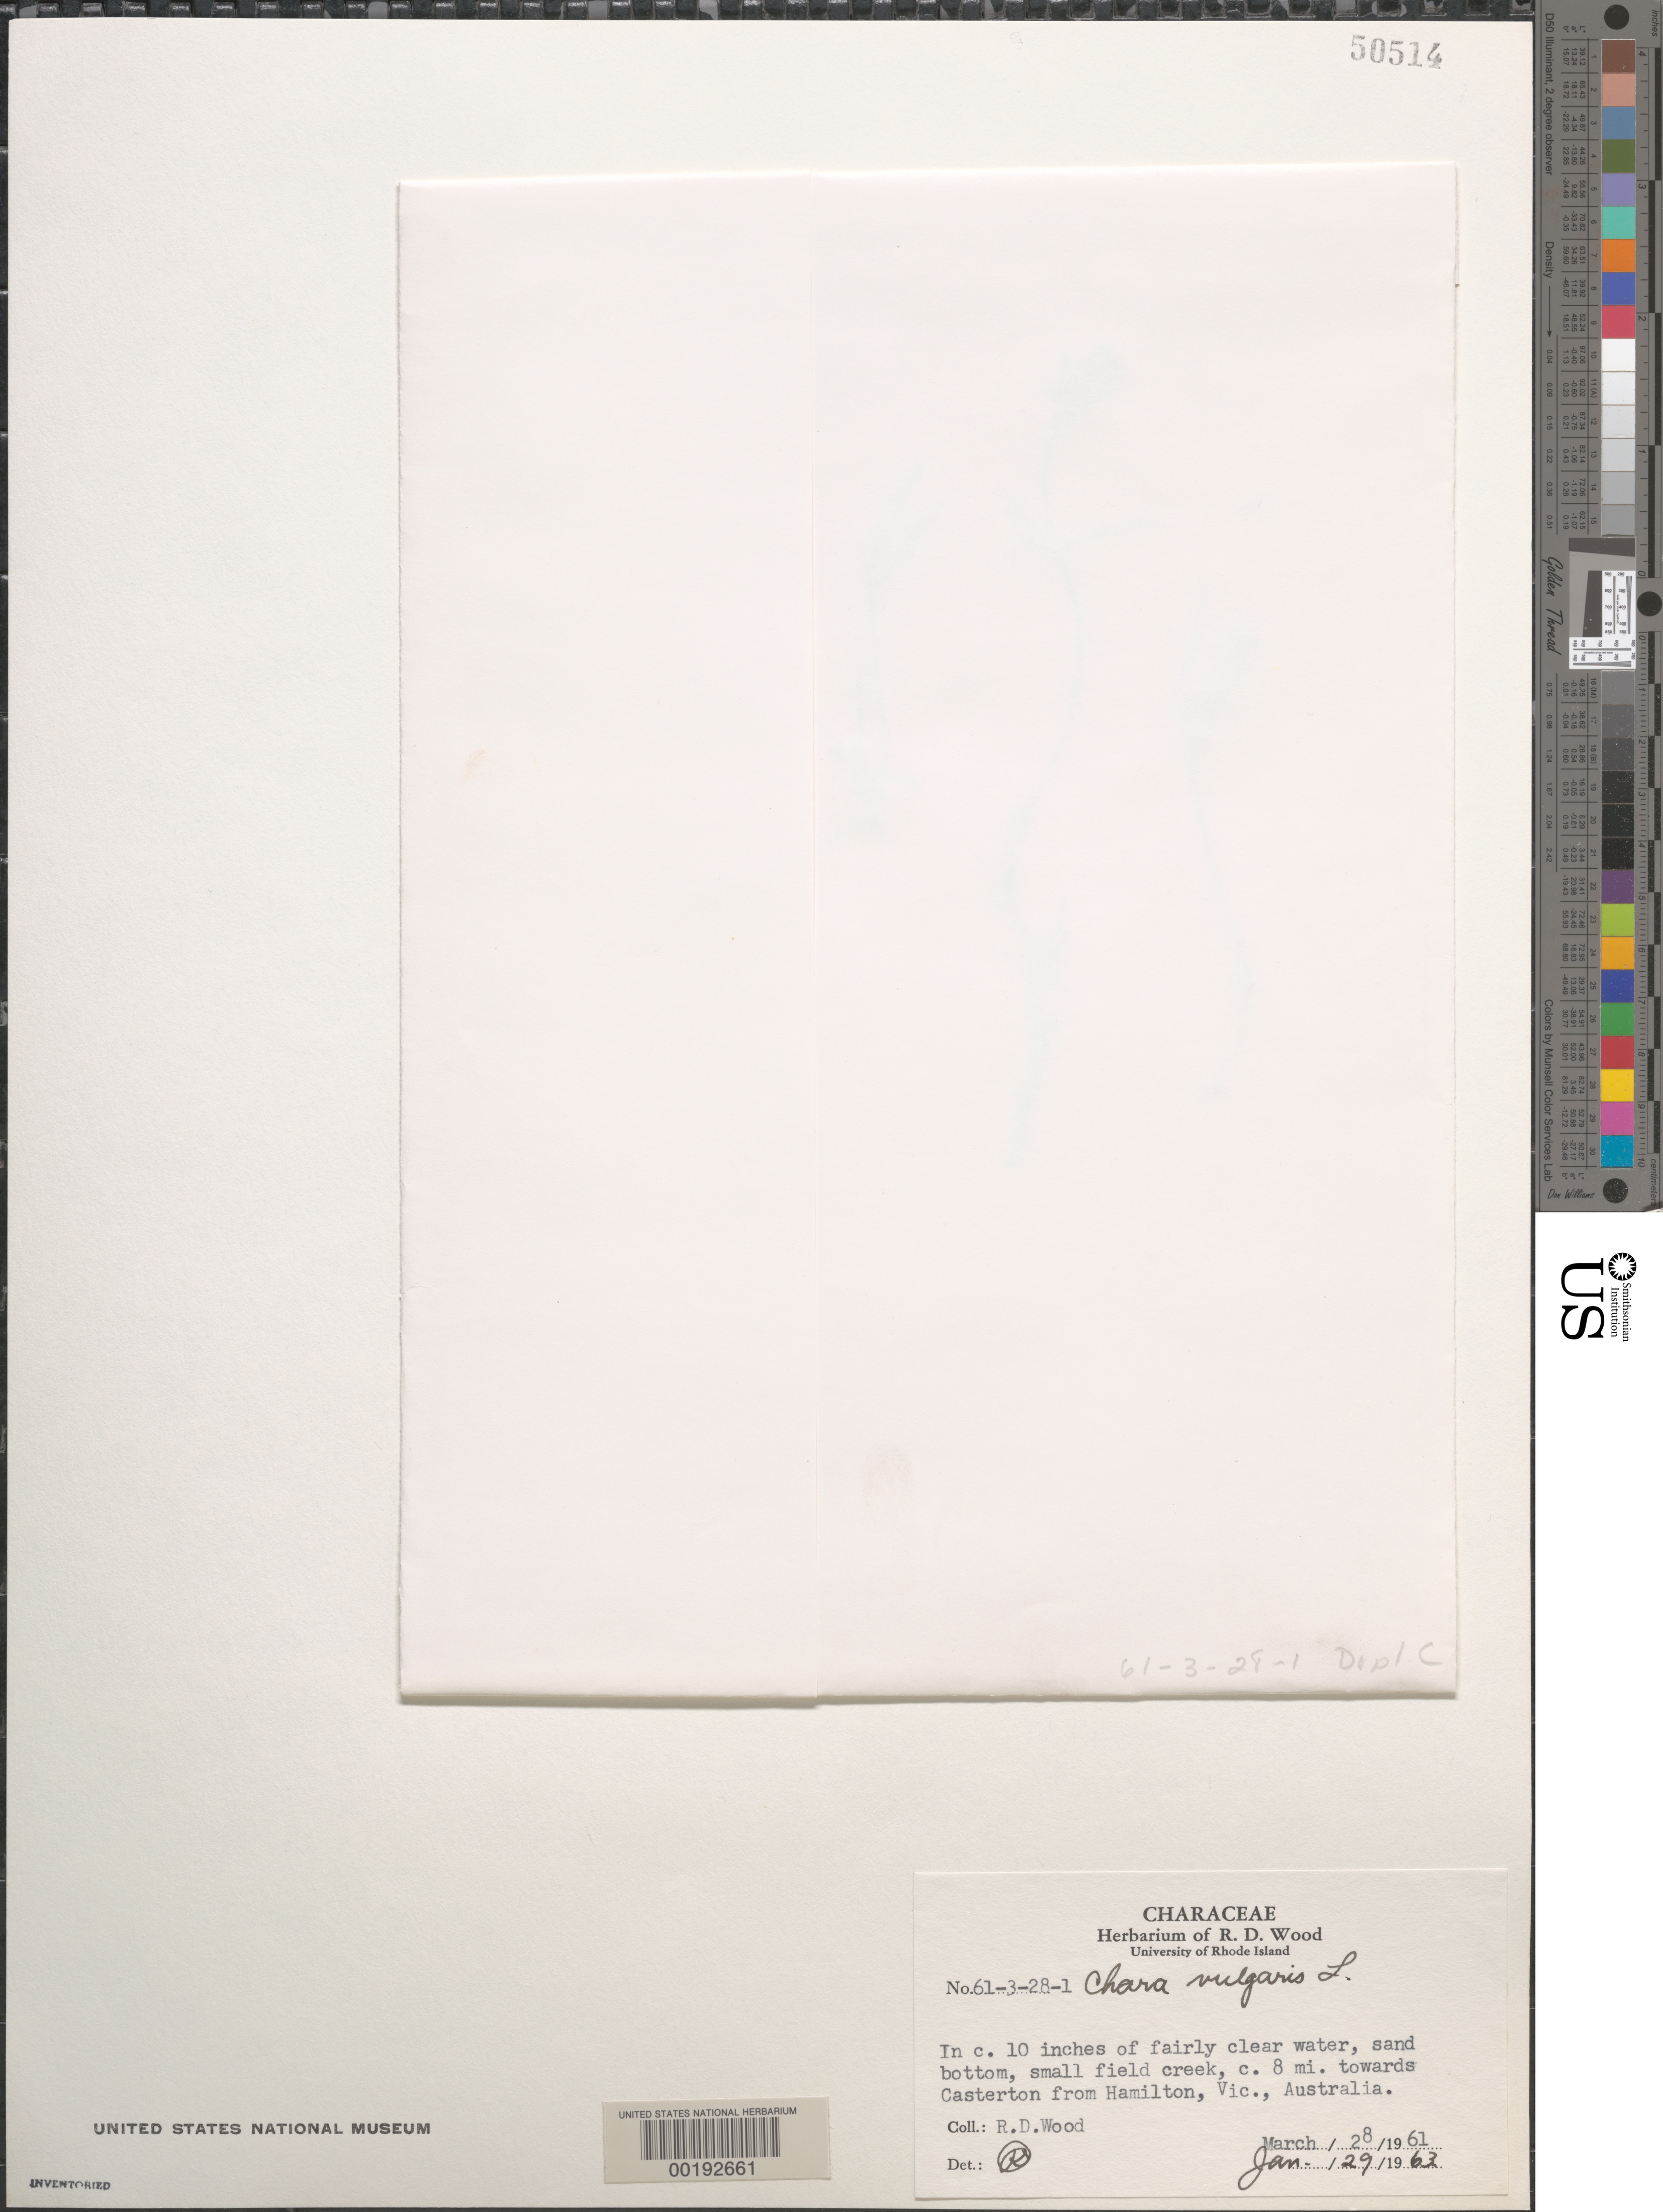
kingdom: Plantae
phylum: Charophyta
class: Charophyceae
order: Charales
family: Characeae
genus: Chara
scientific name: Chara vulgaris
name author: L.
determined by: Wood, R. D.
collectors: R. Wood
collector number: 61-3-28-1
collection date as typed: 28 Mar 1961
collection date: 1961-03-28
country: Australia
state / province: Victoria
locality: Near hamilton, 8 miles from casterton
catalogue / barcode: US 50514